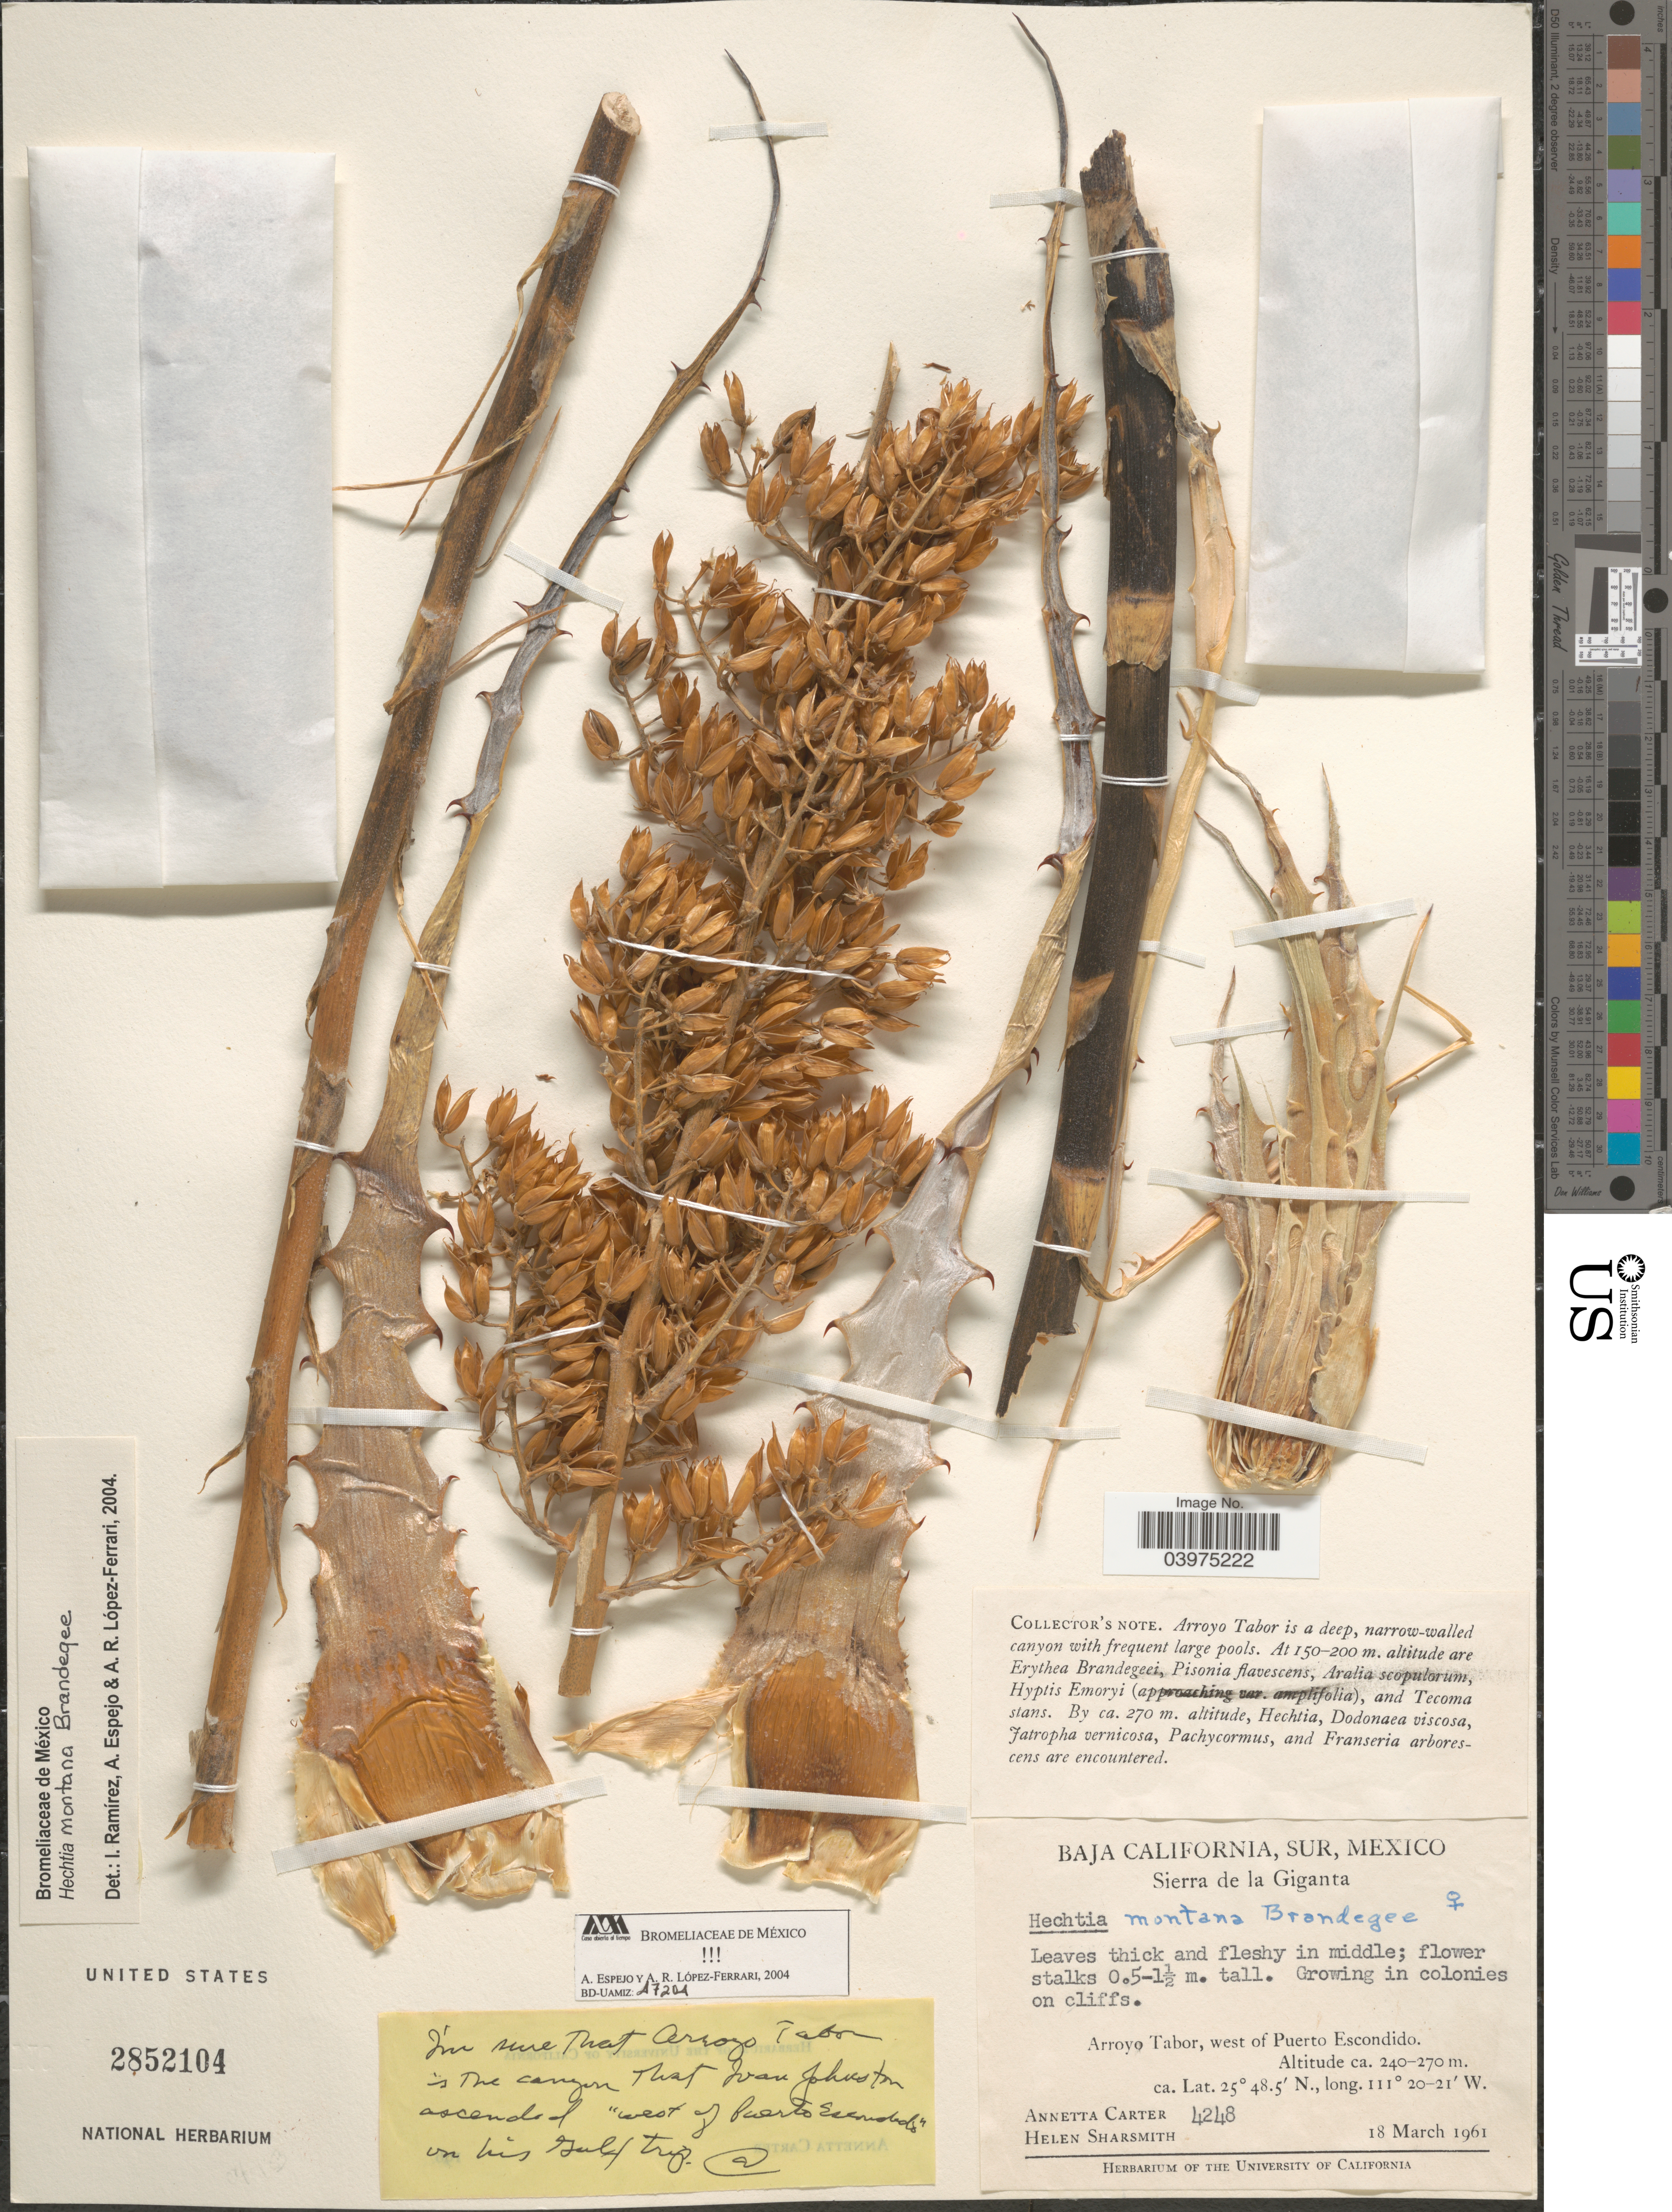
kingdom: Plantae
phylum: Tracheophyta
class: Liliopsida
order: Poales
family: Bromeliaceae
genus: Hechtia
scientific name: Hechtia montana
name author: Brandegee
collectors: A. Carter & H. Sharsmith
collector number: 4248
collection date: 1961-03-18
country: Mexico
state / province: Baja California Sur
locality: Baja California, Sur. Sierra de la Giganta. Arroyo Tabor, west of Puerto Escondido.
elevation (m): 240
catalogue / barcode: US 2852104